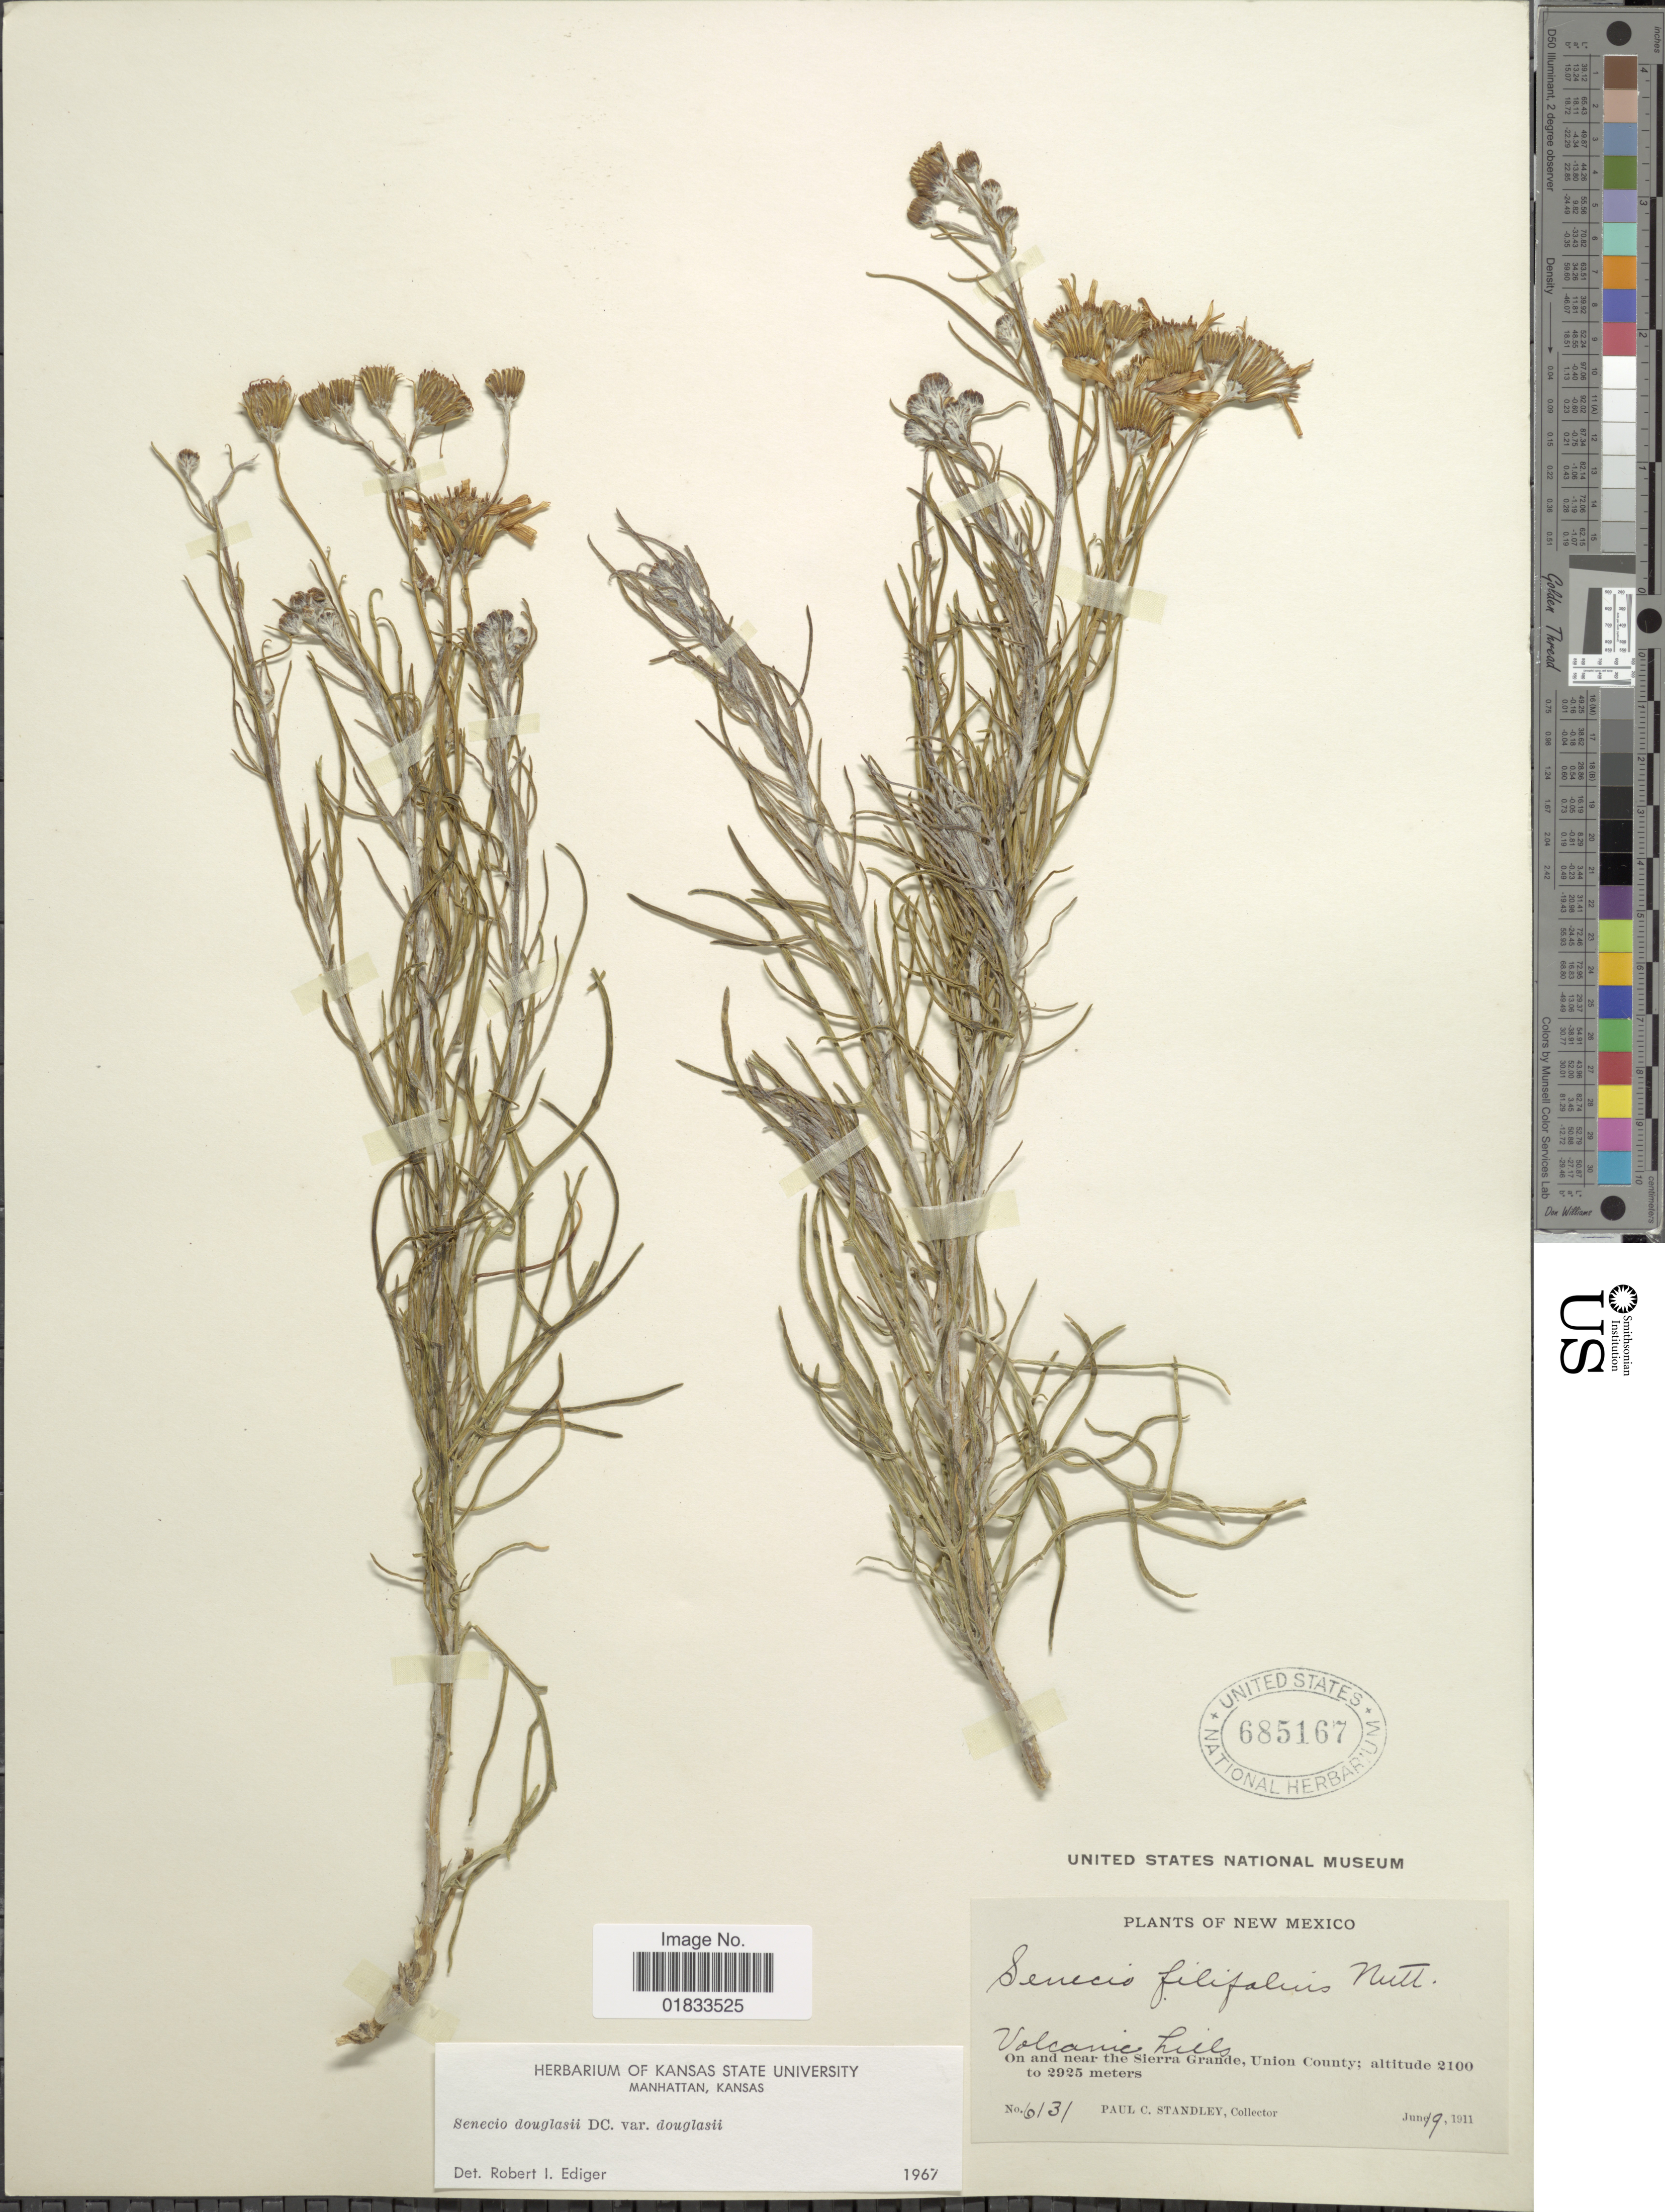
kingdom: Plantae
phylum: Tracheophyta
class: Magnoliopsida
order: Asterales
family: Asteraceae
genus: Senecio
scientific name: Senecio flaccidus var. douglasii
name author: (DC.) B.L. Turner & T.M. Barkley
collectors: P. C. Standley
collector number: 6131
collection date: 1911-06-19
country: United States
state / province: New Mexico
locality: Volcanic Hills, on and near the Sierra Grande, Union County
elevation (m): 2100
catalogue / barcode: US 685167